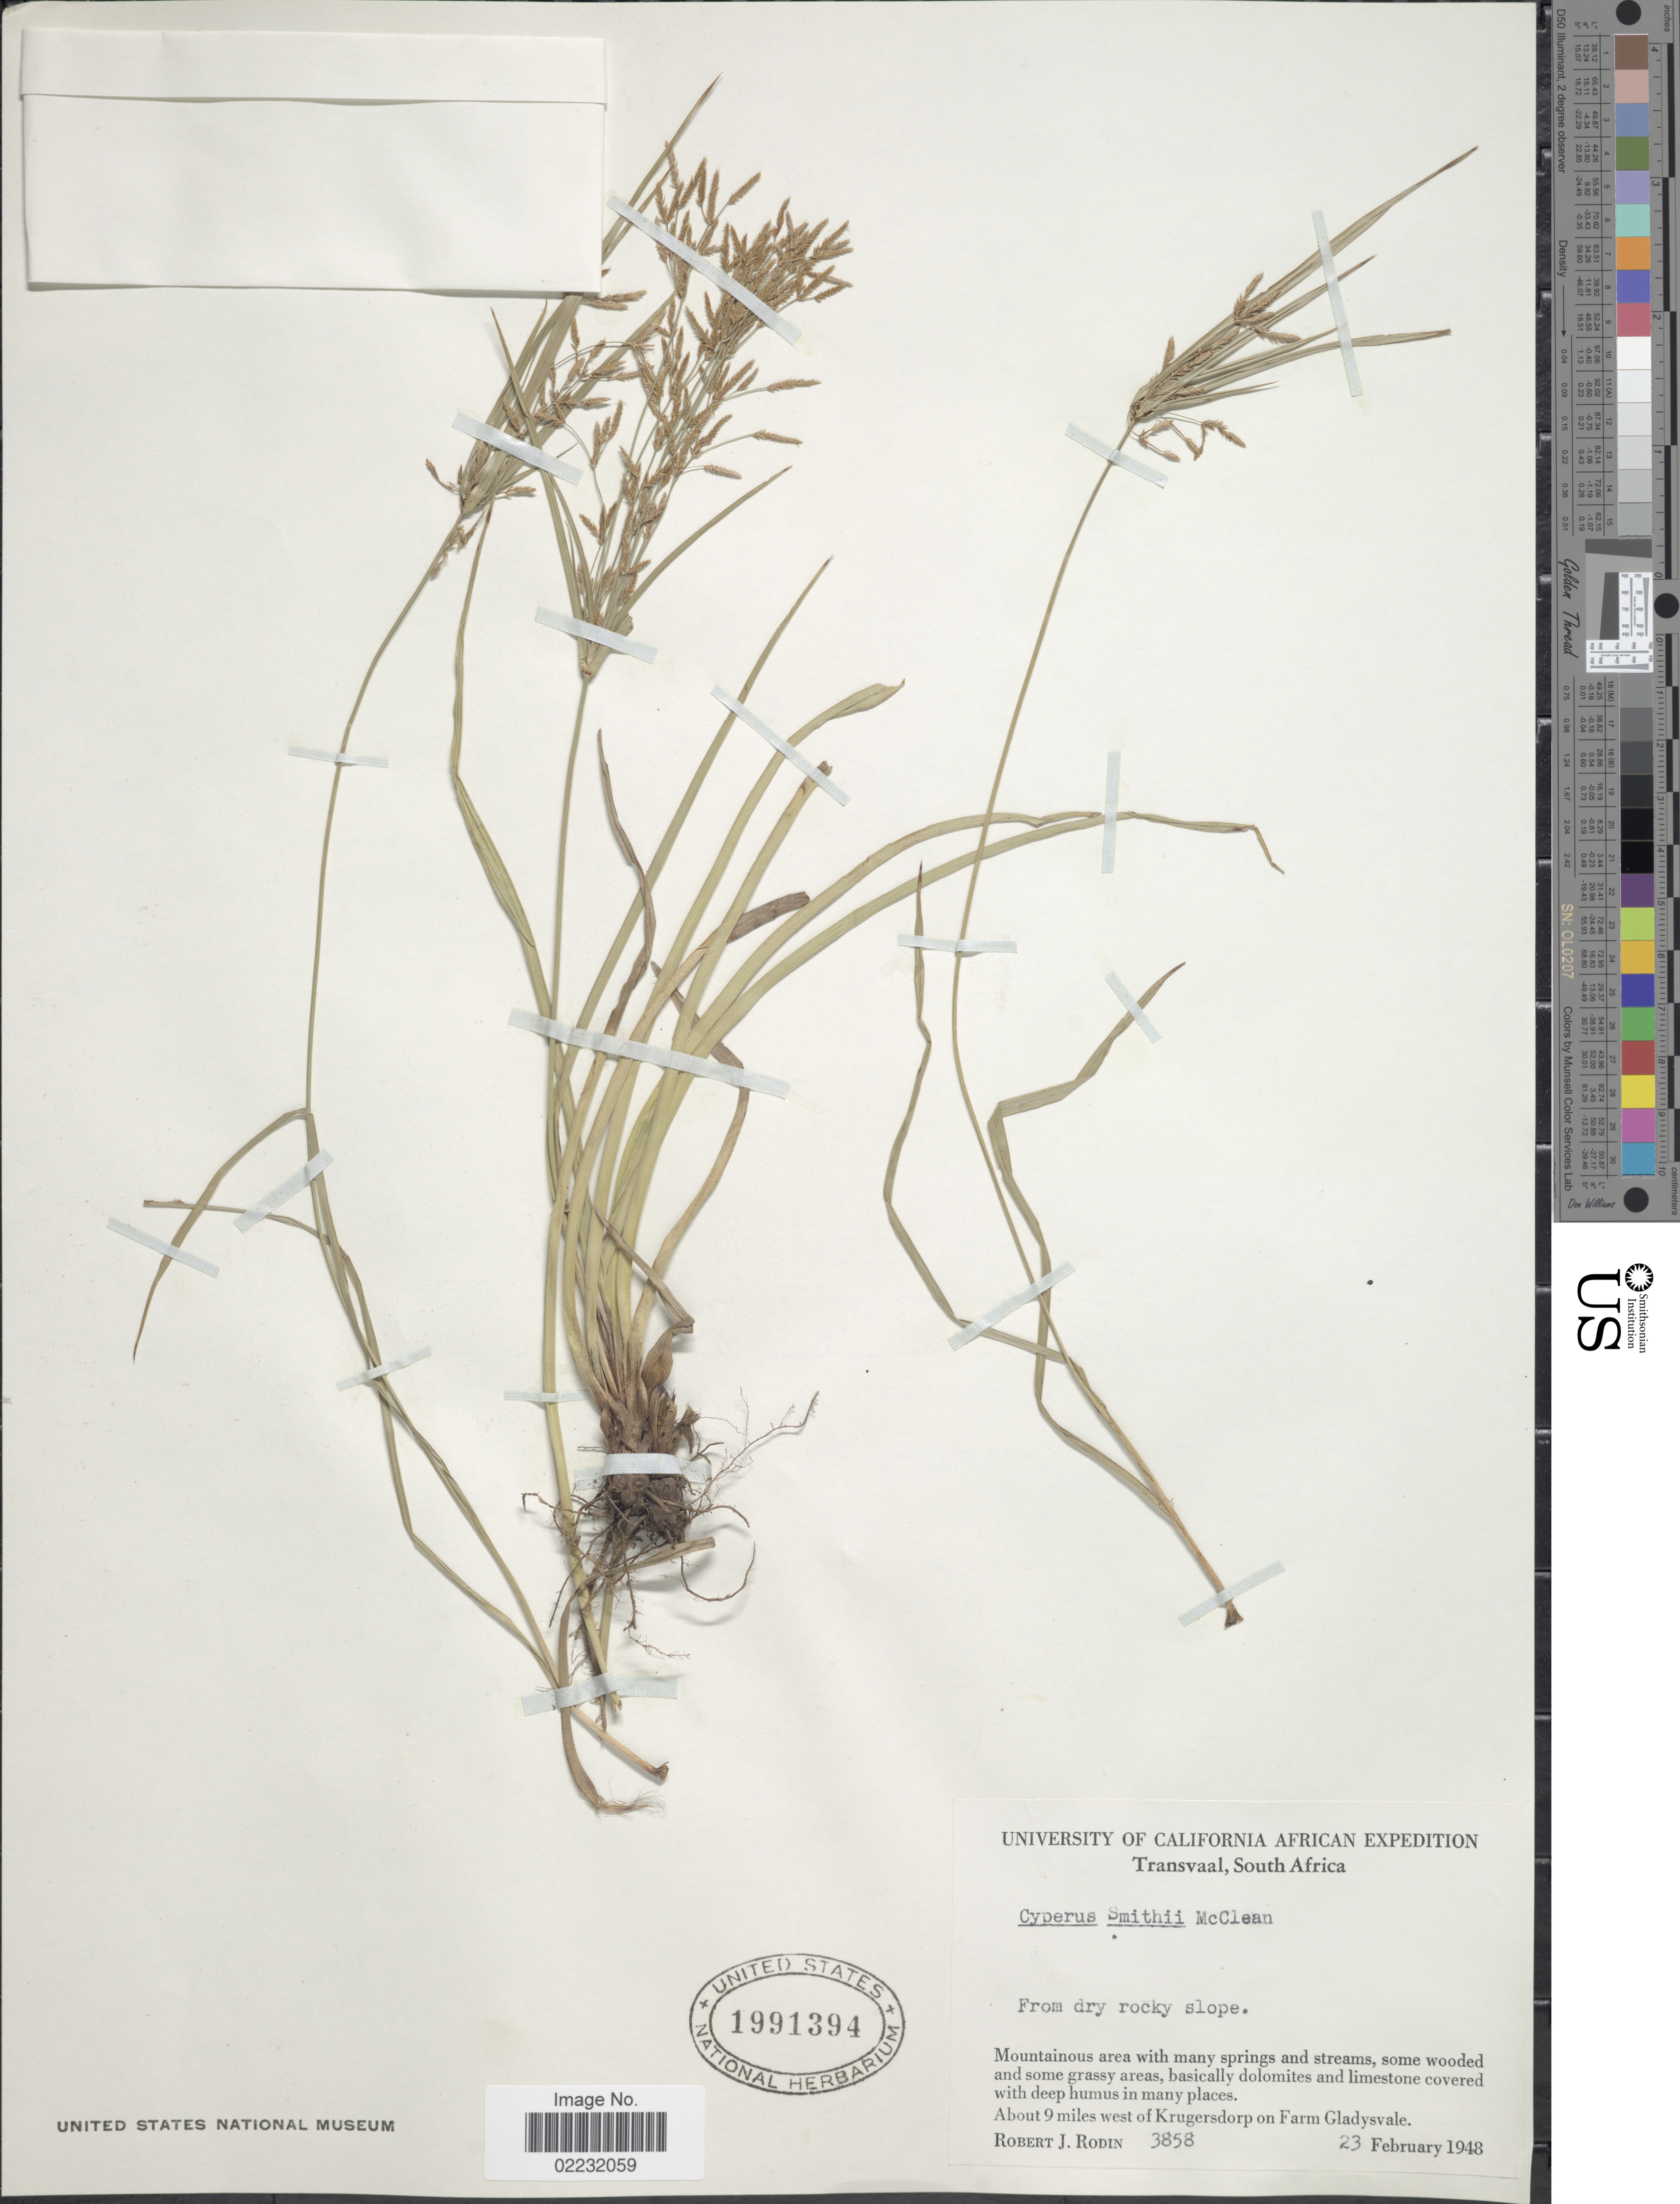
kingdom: Plantae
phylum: Tracheophyta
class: Liliopsida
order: Poales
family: Cyperaceae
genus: Cyperus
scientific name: Cyperus leptocladus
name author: Kunth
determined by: Strong, Mark T., (BOT), Smithsonian Institution - National Museum of Natural History (UNITED STATES)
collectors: R. J. Rodin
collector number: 3858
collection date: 1948-02-23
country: South Africa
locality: Transvaal, dry rocky slope, about 9 miles west of Krugersdorp on Farm Gladysvale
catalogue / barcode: US 1991394